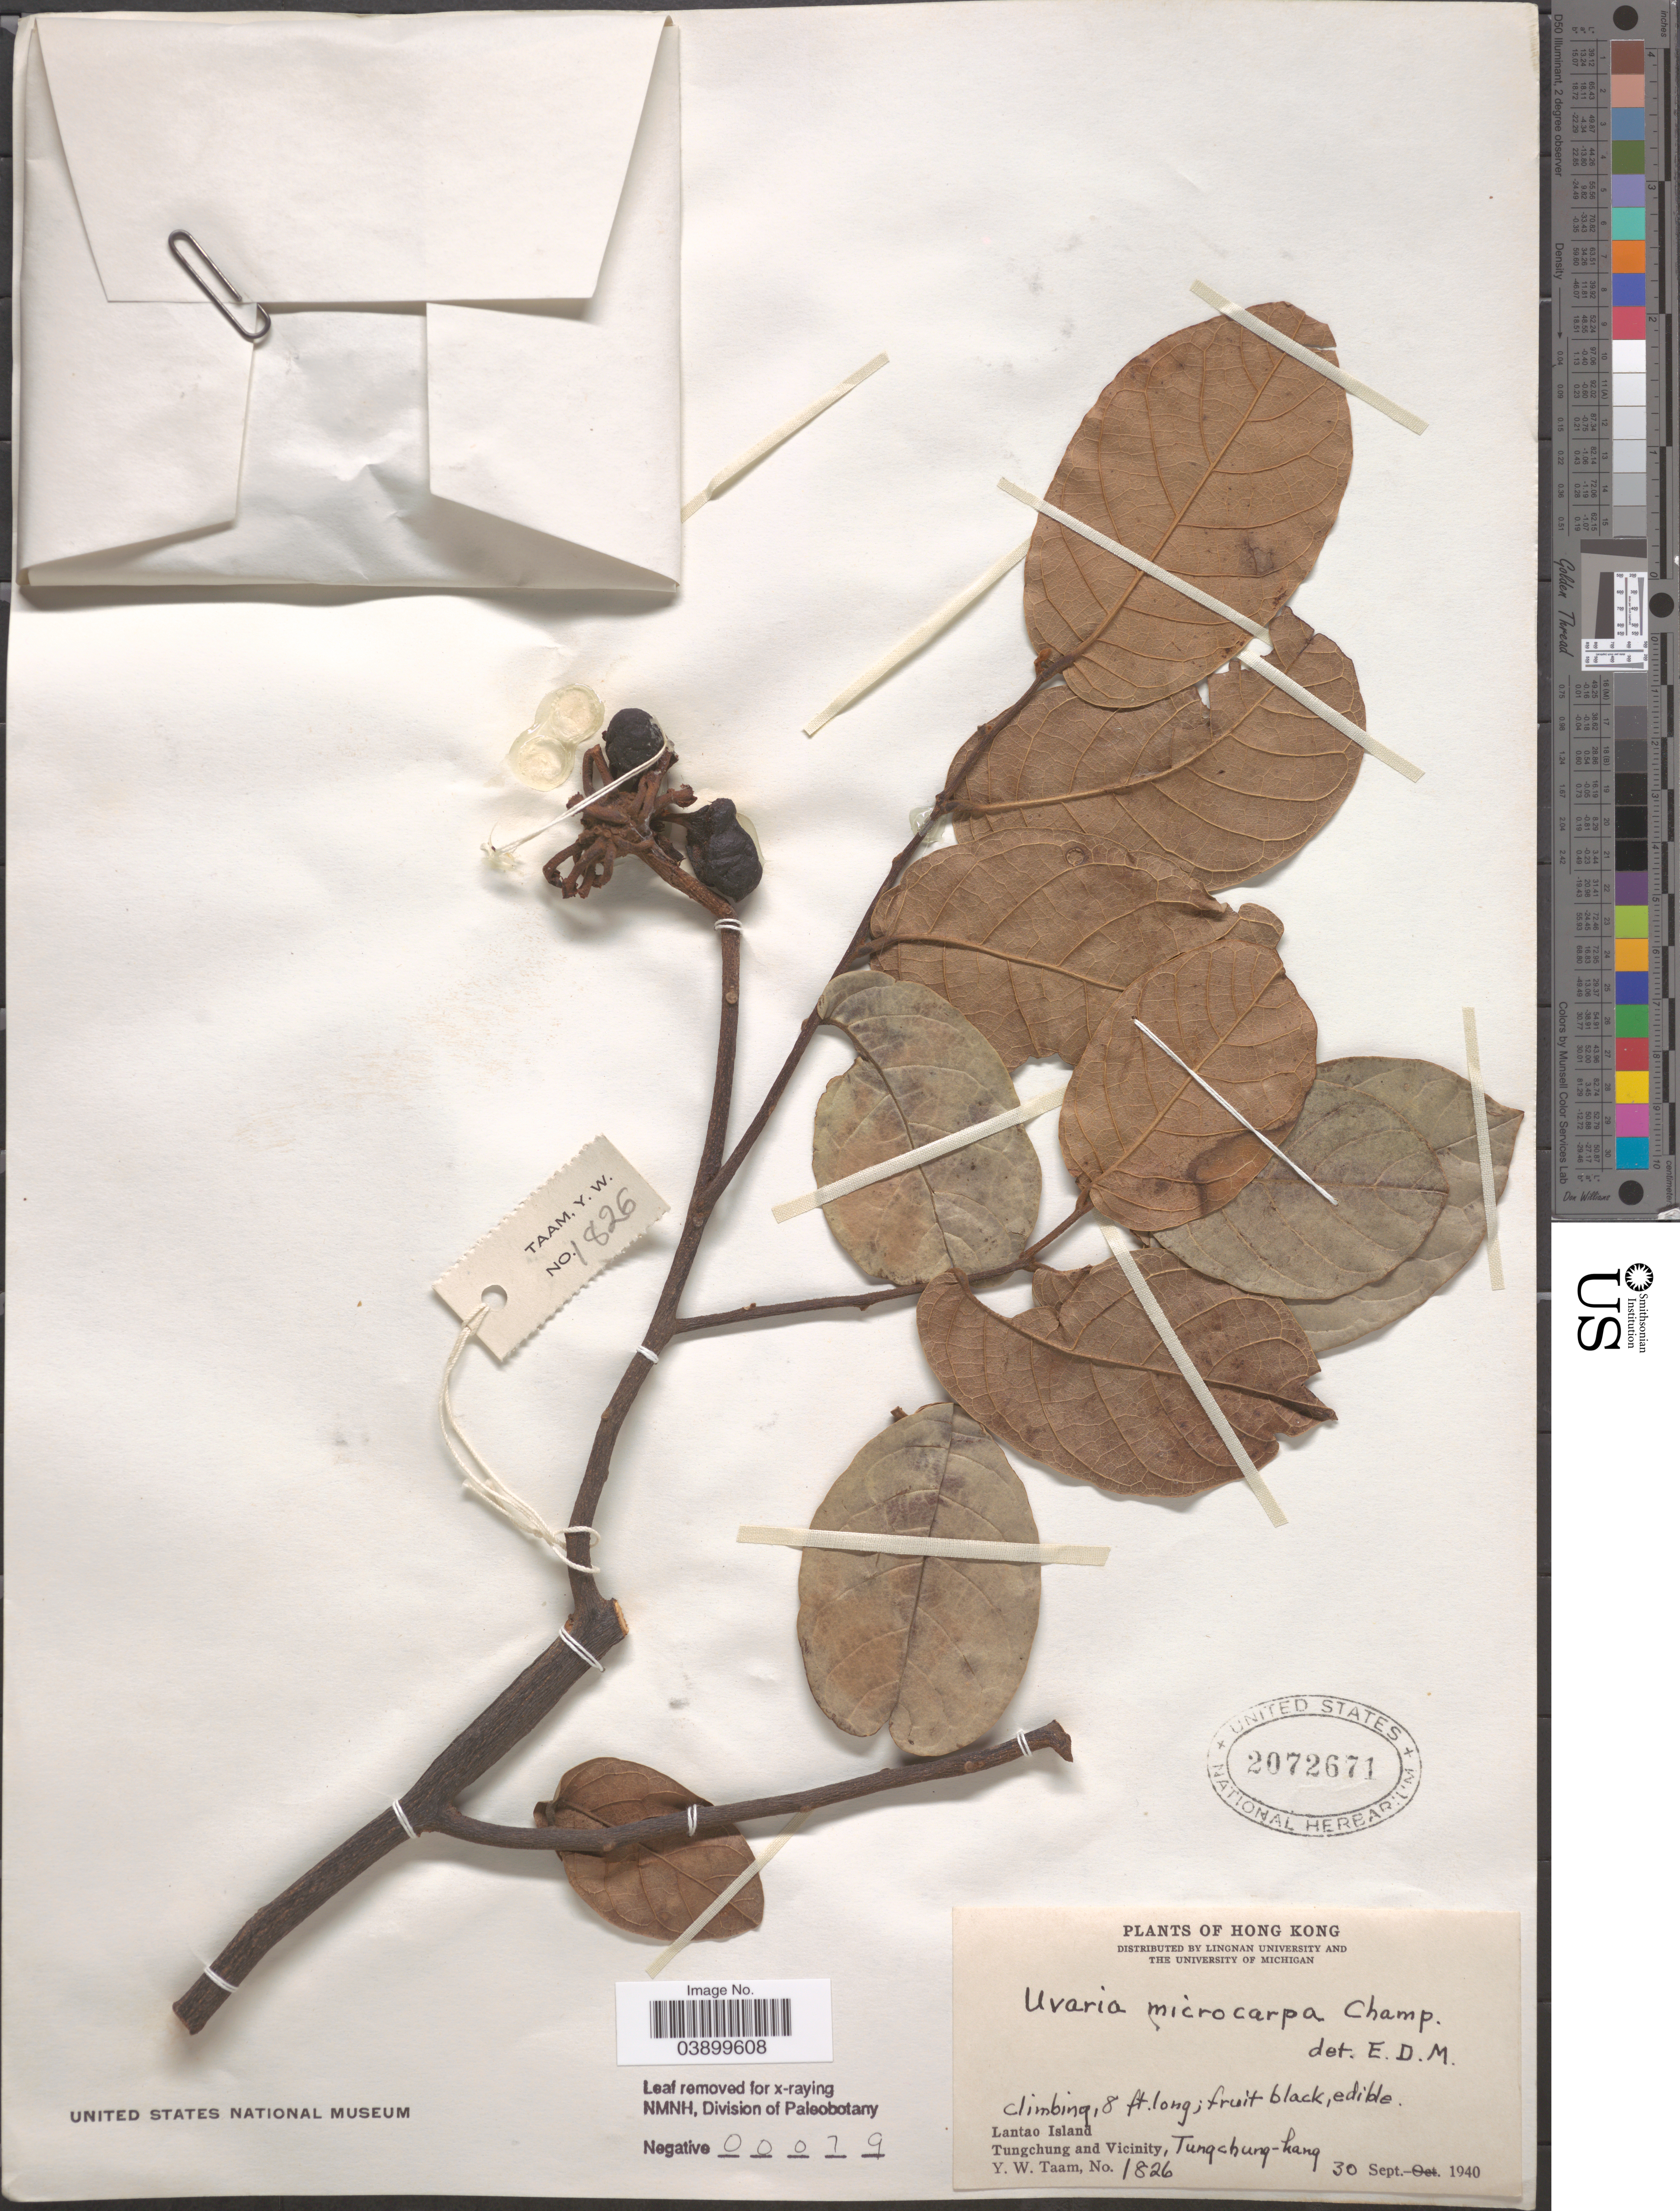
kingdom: Plantae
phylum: Tracheophyta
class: Magnoliopsida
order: Magnoliales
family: Annonaceae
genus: Uvaria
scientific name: Uvaria microcarpa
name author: Champ. ex Benth.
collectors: Y. W. Taam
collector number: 1826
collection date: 1940-09-30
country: China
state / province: Hong Kong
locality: Lantao Island. Tungchung and Vicinity, Tungchung-hang.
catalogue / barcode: US 2072671